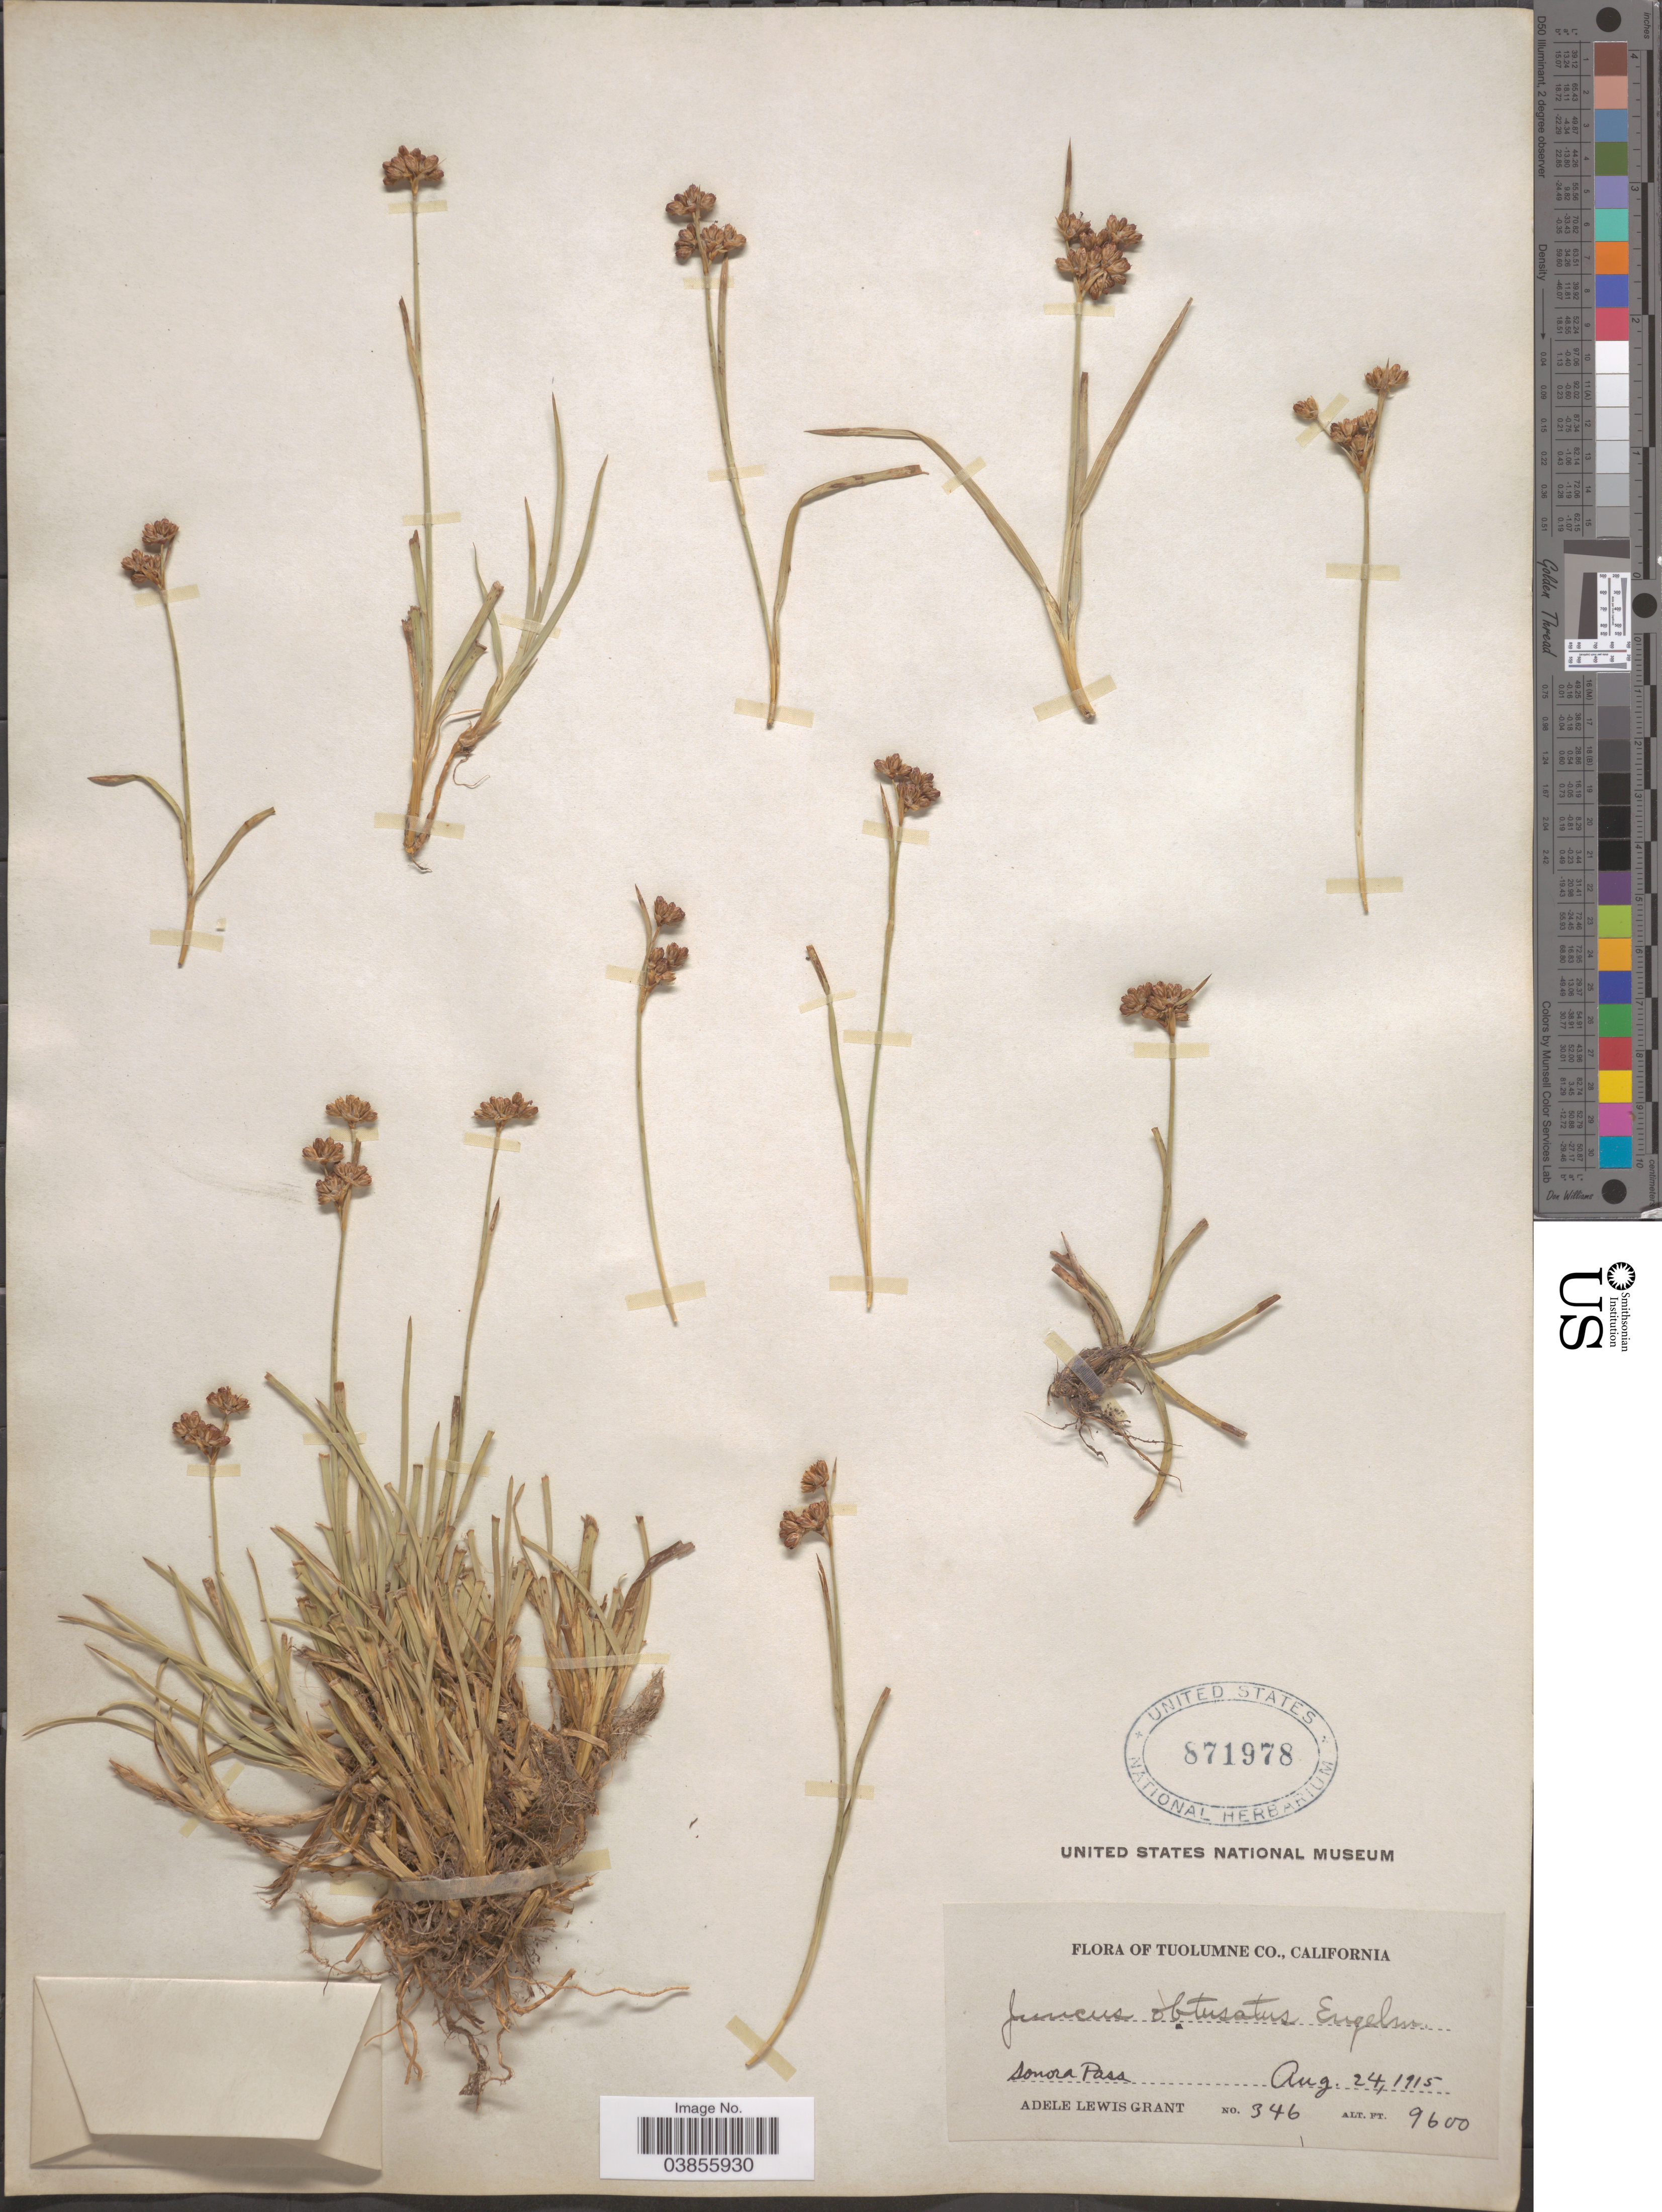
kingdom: Plantae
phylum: Tracheophyta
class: Liliopsida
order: Poales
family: Juncaceae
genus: Juncus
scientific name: Juncus obtusatus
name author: Kit. ex Schult.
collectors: A. L. Grant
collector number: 346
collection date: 1915-08-24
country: United States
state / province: California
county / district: Tuolumne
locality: Tuolumne Co. Sonora Pass.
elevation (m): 2926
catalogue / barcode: US 871978